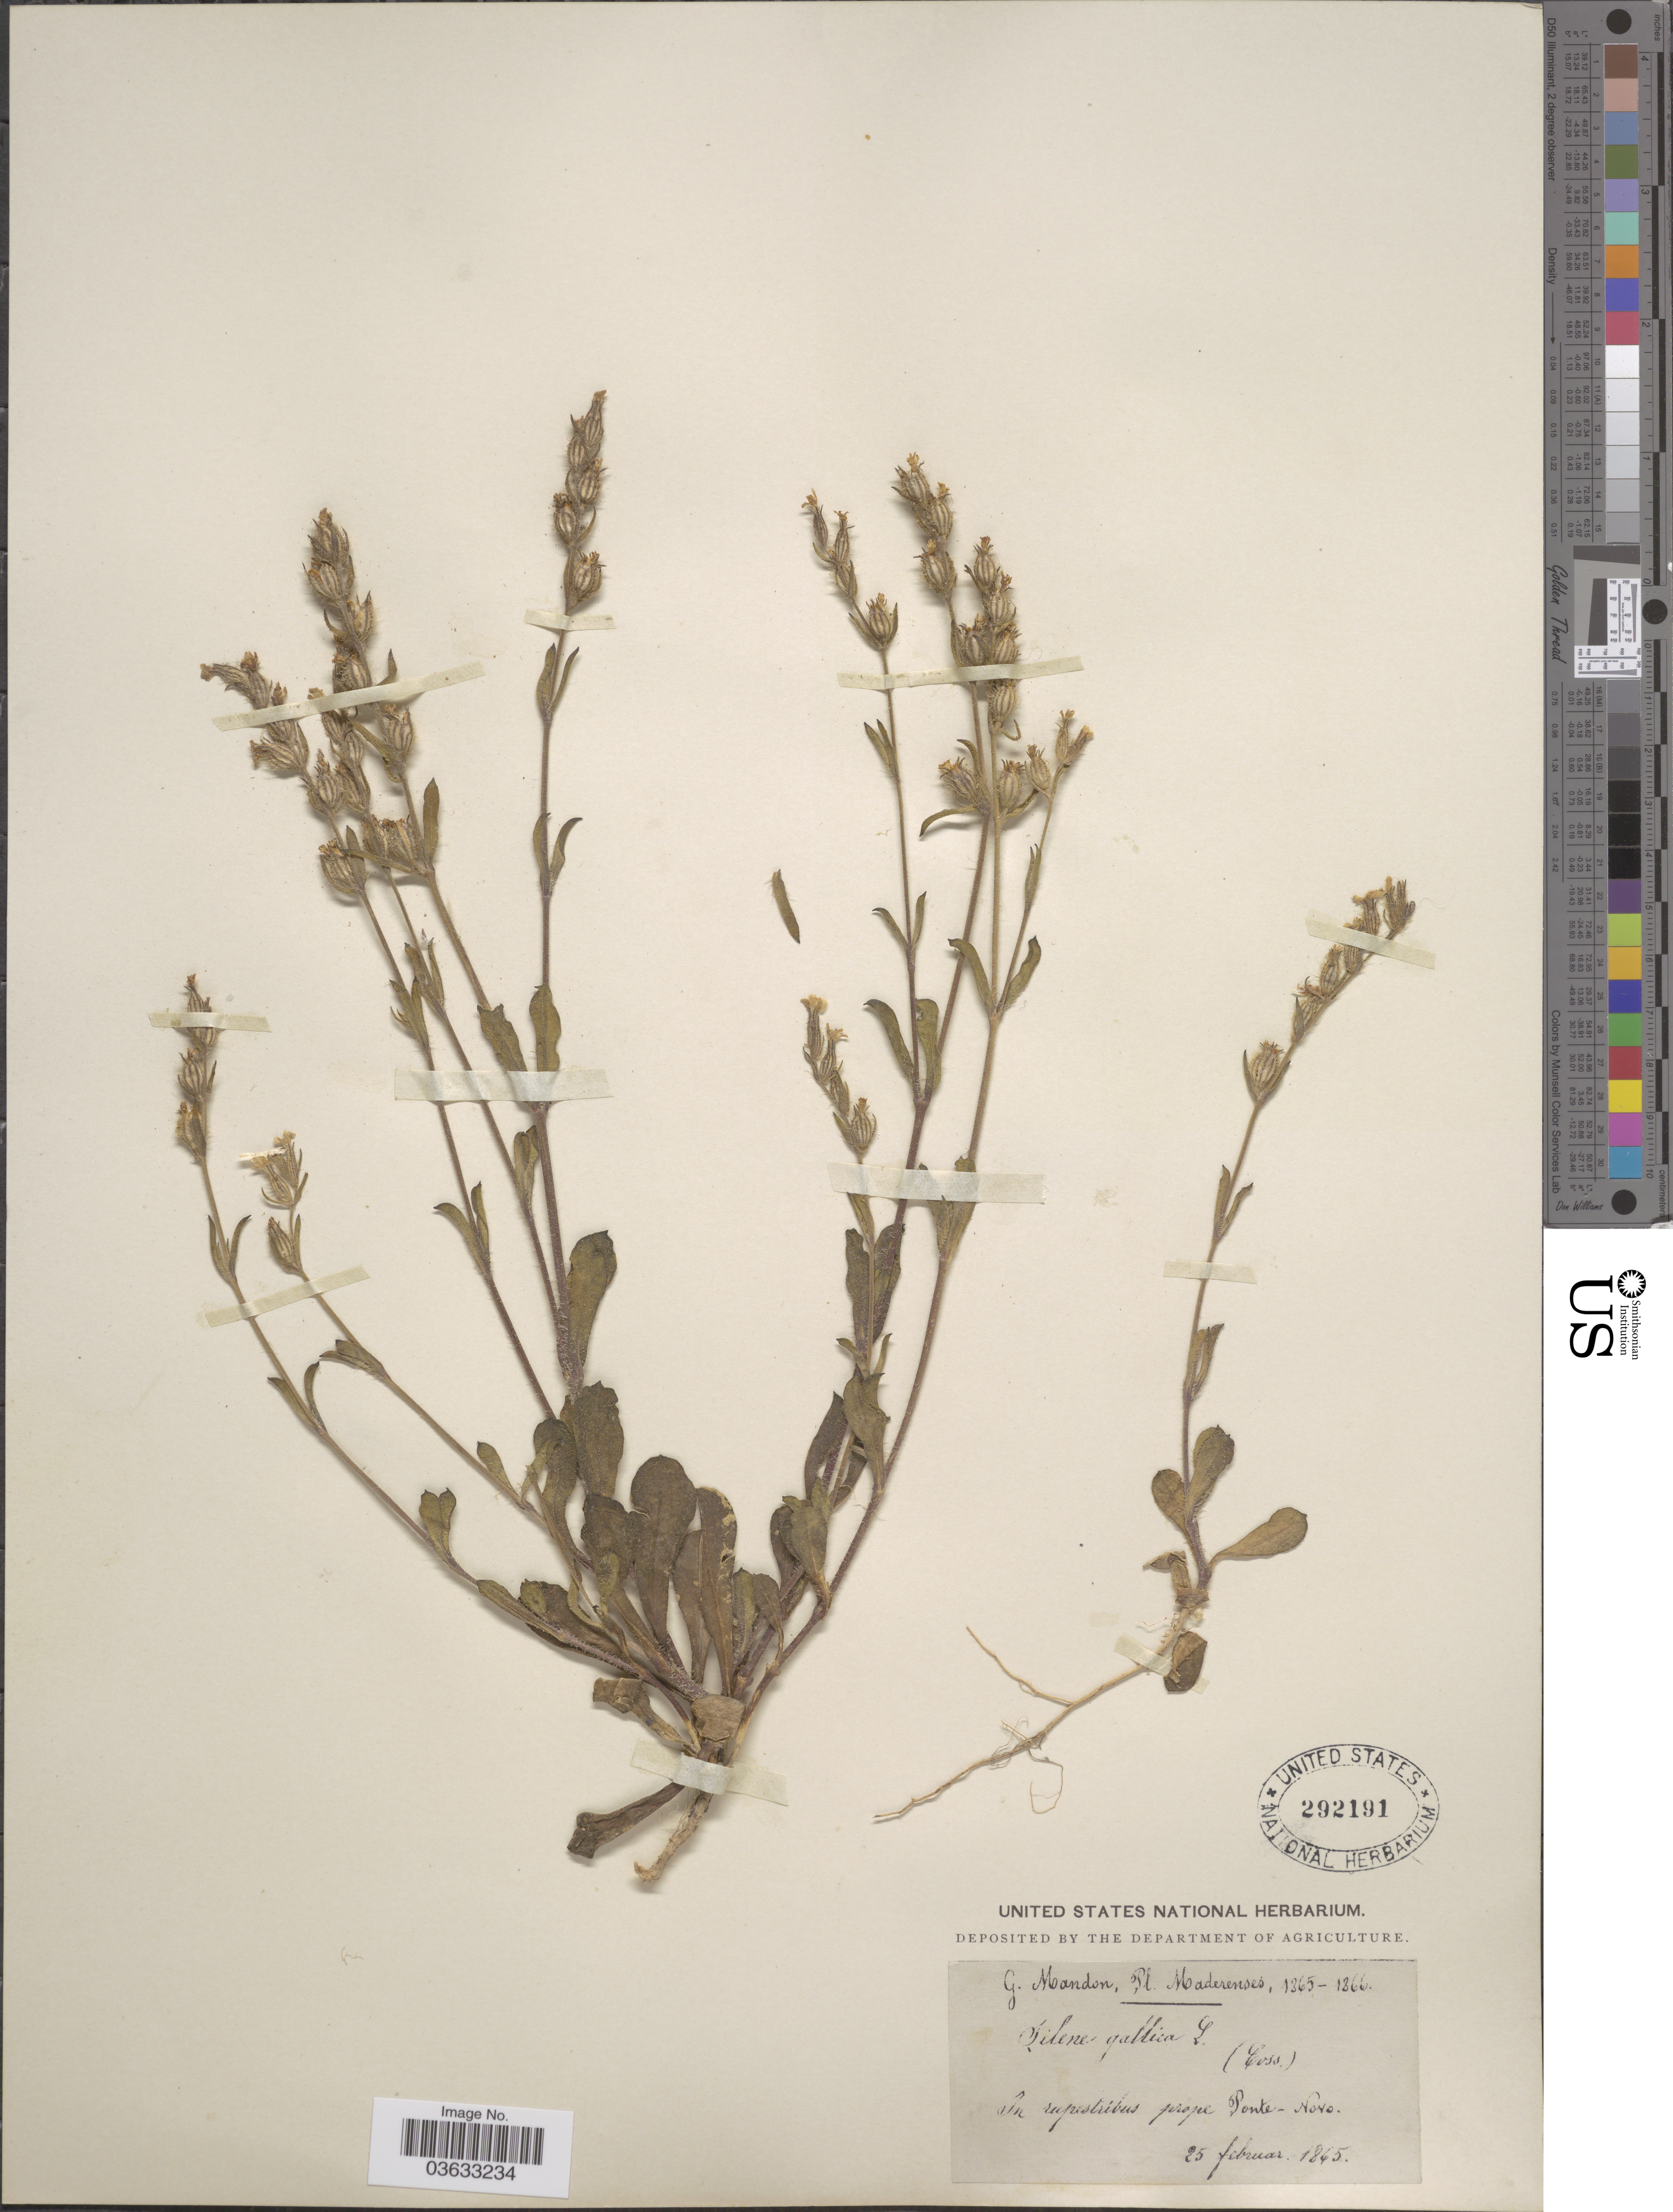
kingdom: Plantae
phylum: Tracheophyta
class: Magnoliopsida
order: Caryophyllales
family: Caryophyllaceae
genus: Silene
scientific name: Silene gallica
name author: L.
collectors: G. Mandon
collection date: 1865-02-25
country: Portugal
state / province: Madeira (Aut. Reg.)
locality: Madarenses. In rupistribus prope Ponte-Novo.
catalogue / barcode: US 292191